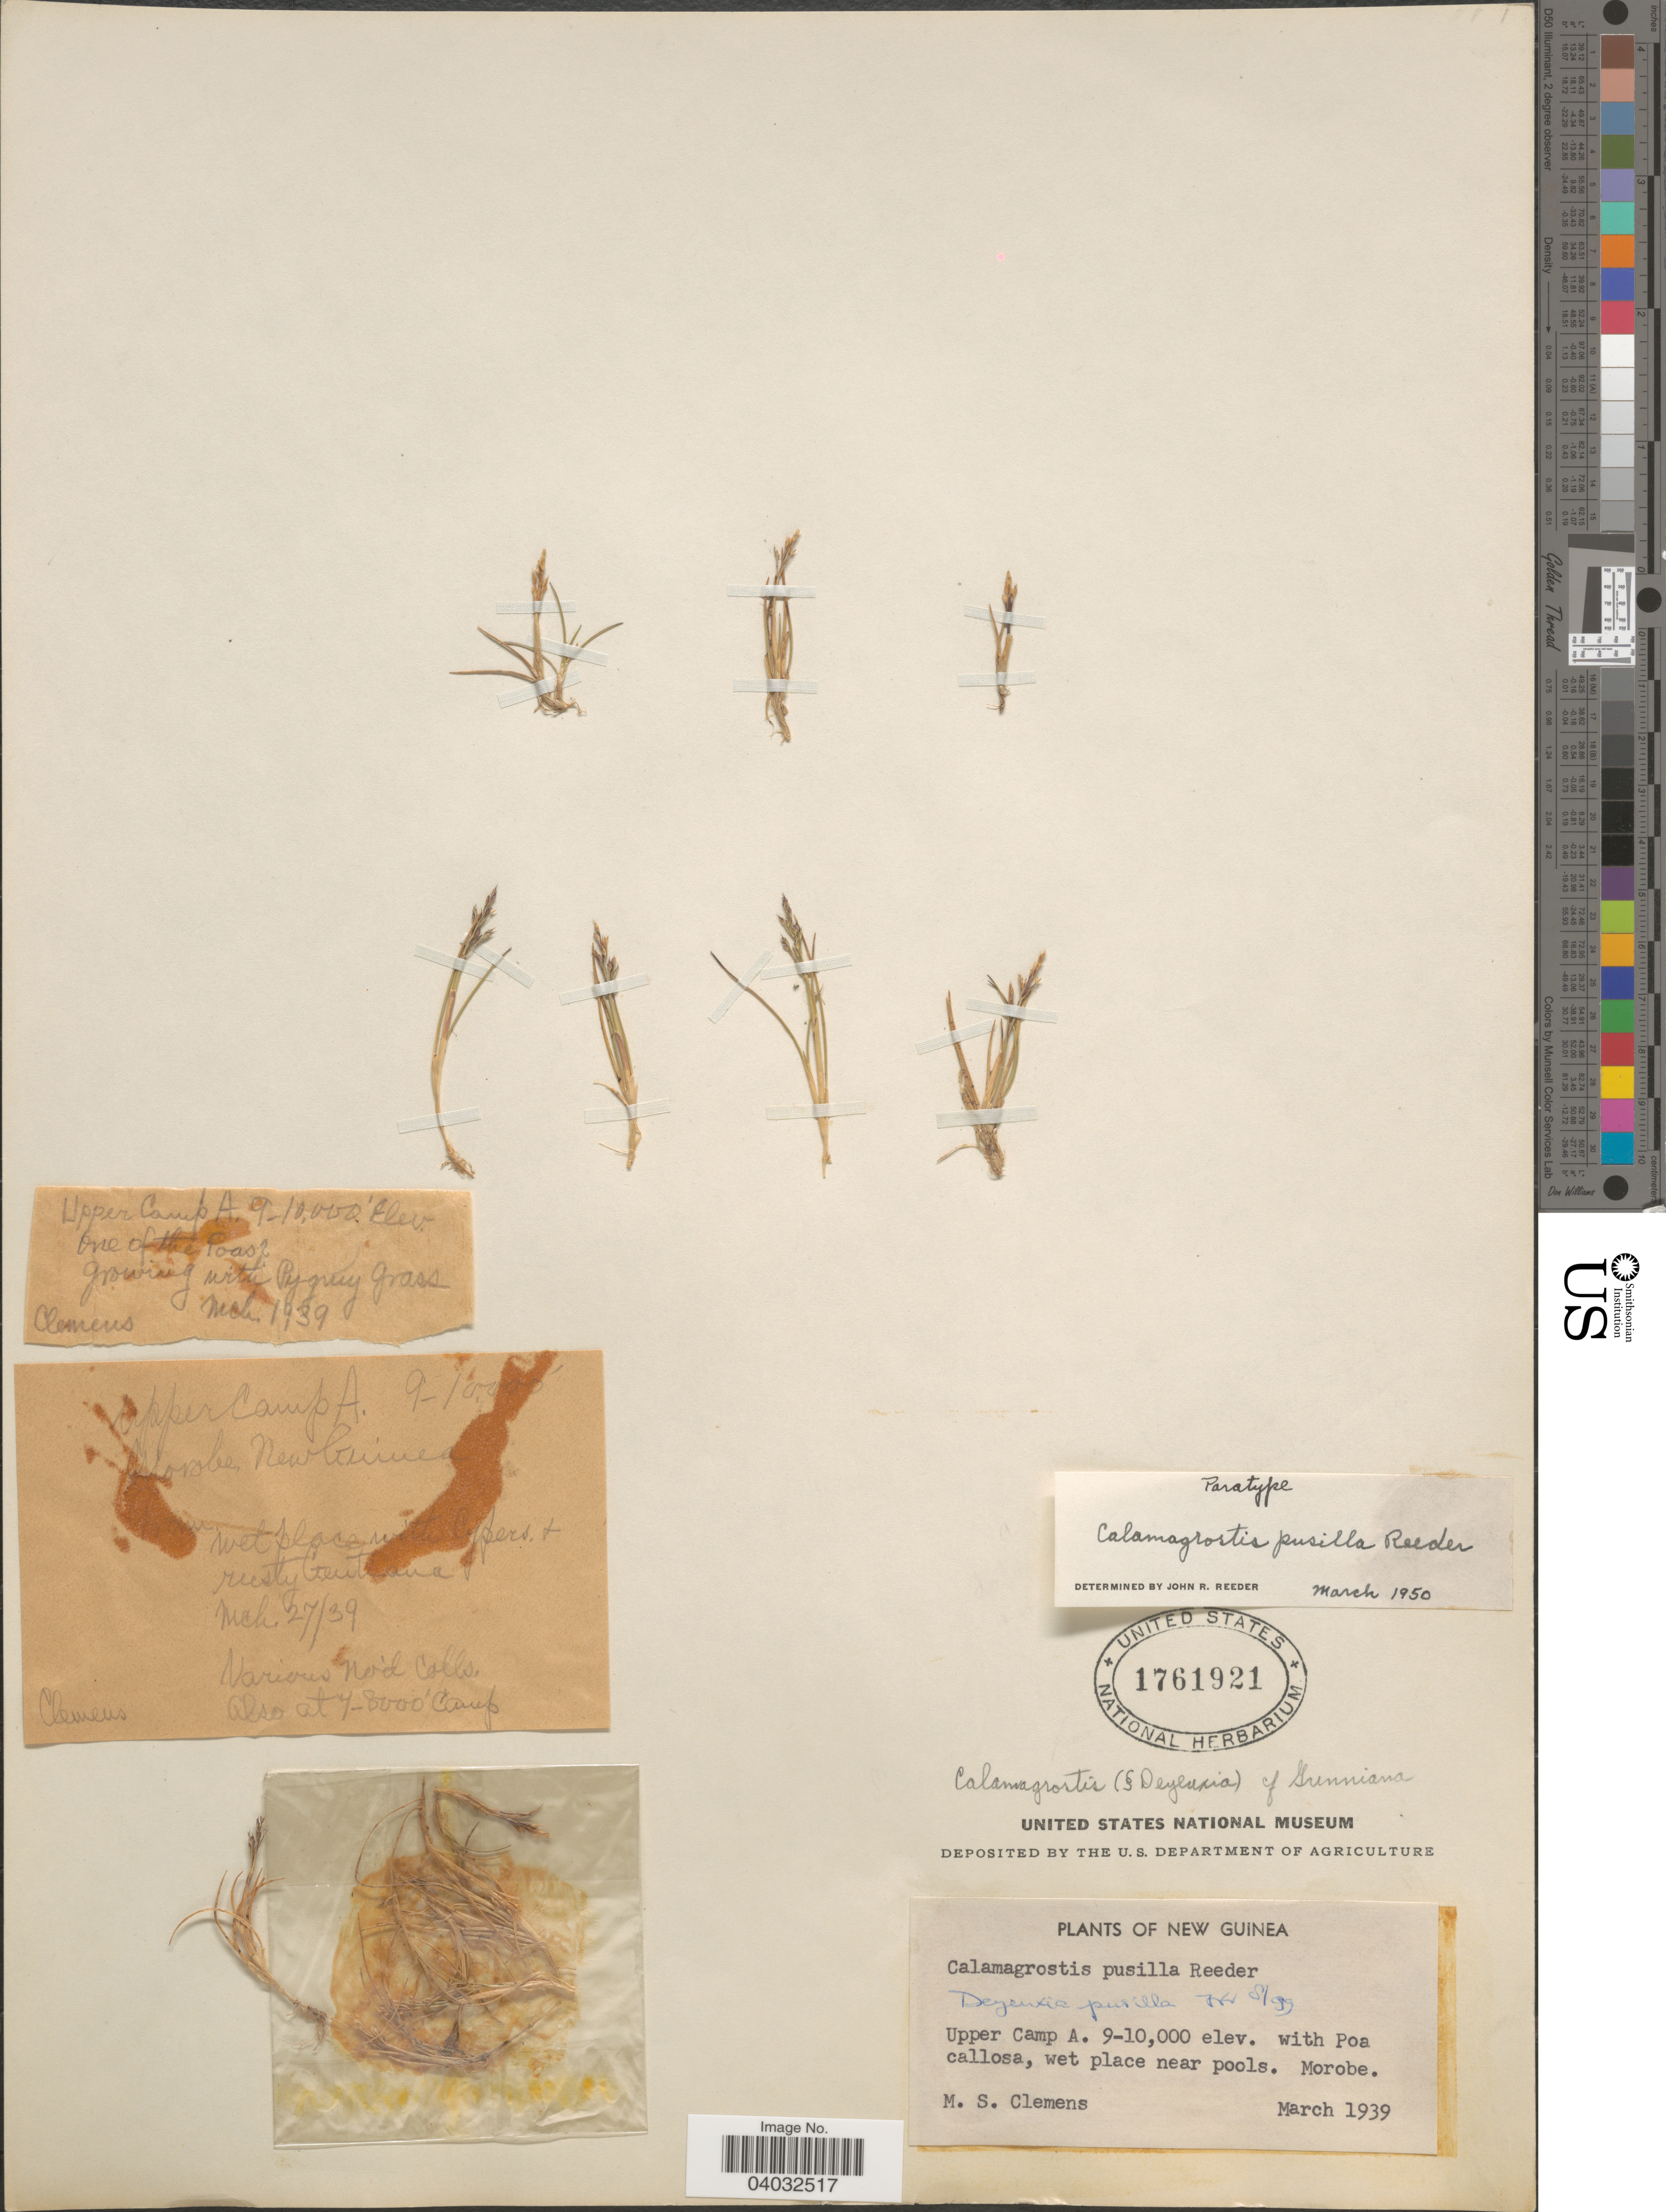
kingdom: Plantae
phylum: Tracheophyta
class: Liliopsida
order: Poales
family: Poaceae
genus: Calamagrostis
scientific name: Calamagrostis pusilla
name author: Reeder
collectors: M. S. Clemens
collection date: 1939-03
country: Papua New Guinea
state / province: Morobe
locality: New Guinea. Upper Camp A.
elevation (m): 2743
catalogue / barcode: US 1761921